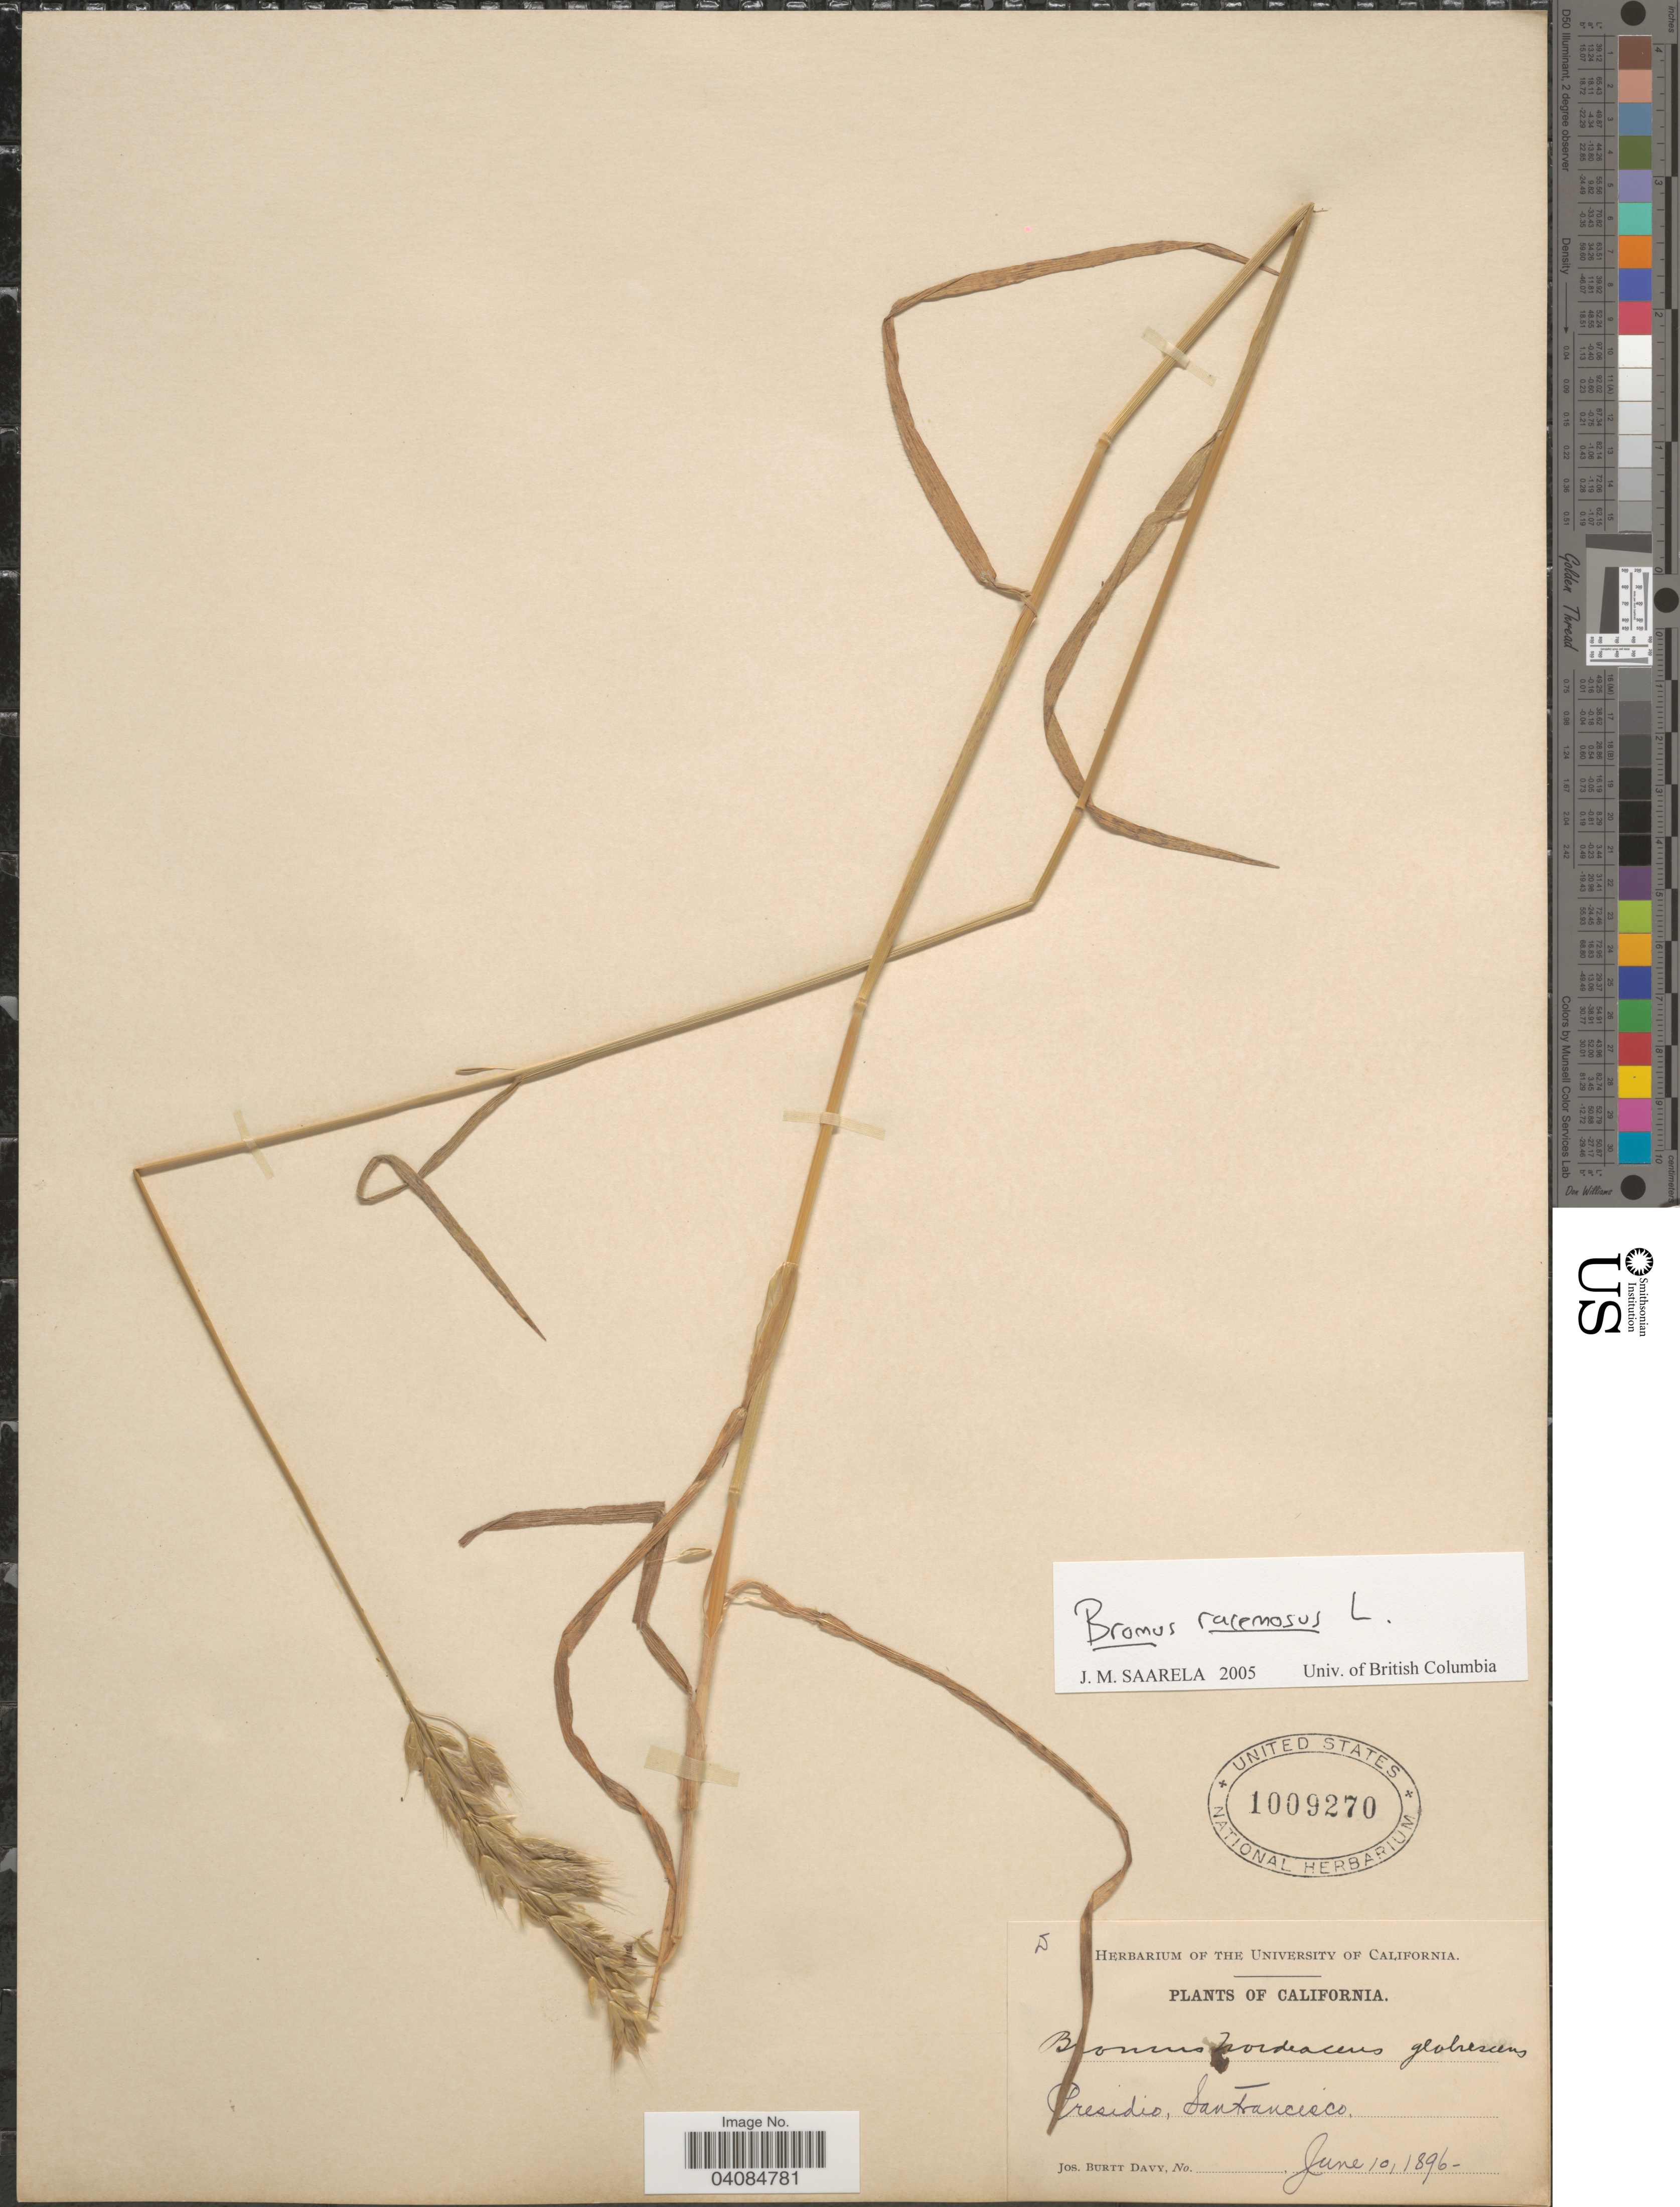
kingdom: Plantae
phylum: Tracheophyta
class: Liliopsida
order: Poales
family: Poaceae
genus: Bromus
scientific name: Bromus racemosus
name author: L.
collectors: J. Burtt Davy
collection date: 1896-06-10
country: United States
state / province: California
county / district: San Francisco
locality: Presidio, San Francisco.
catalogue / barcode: US 1009270